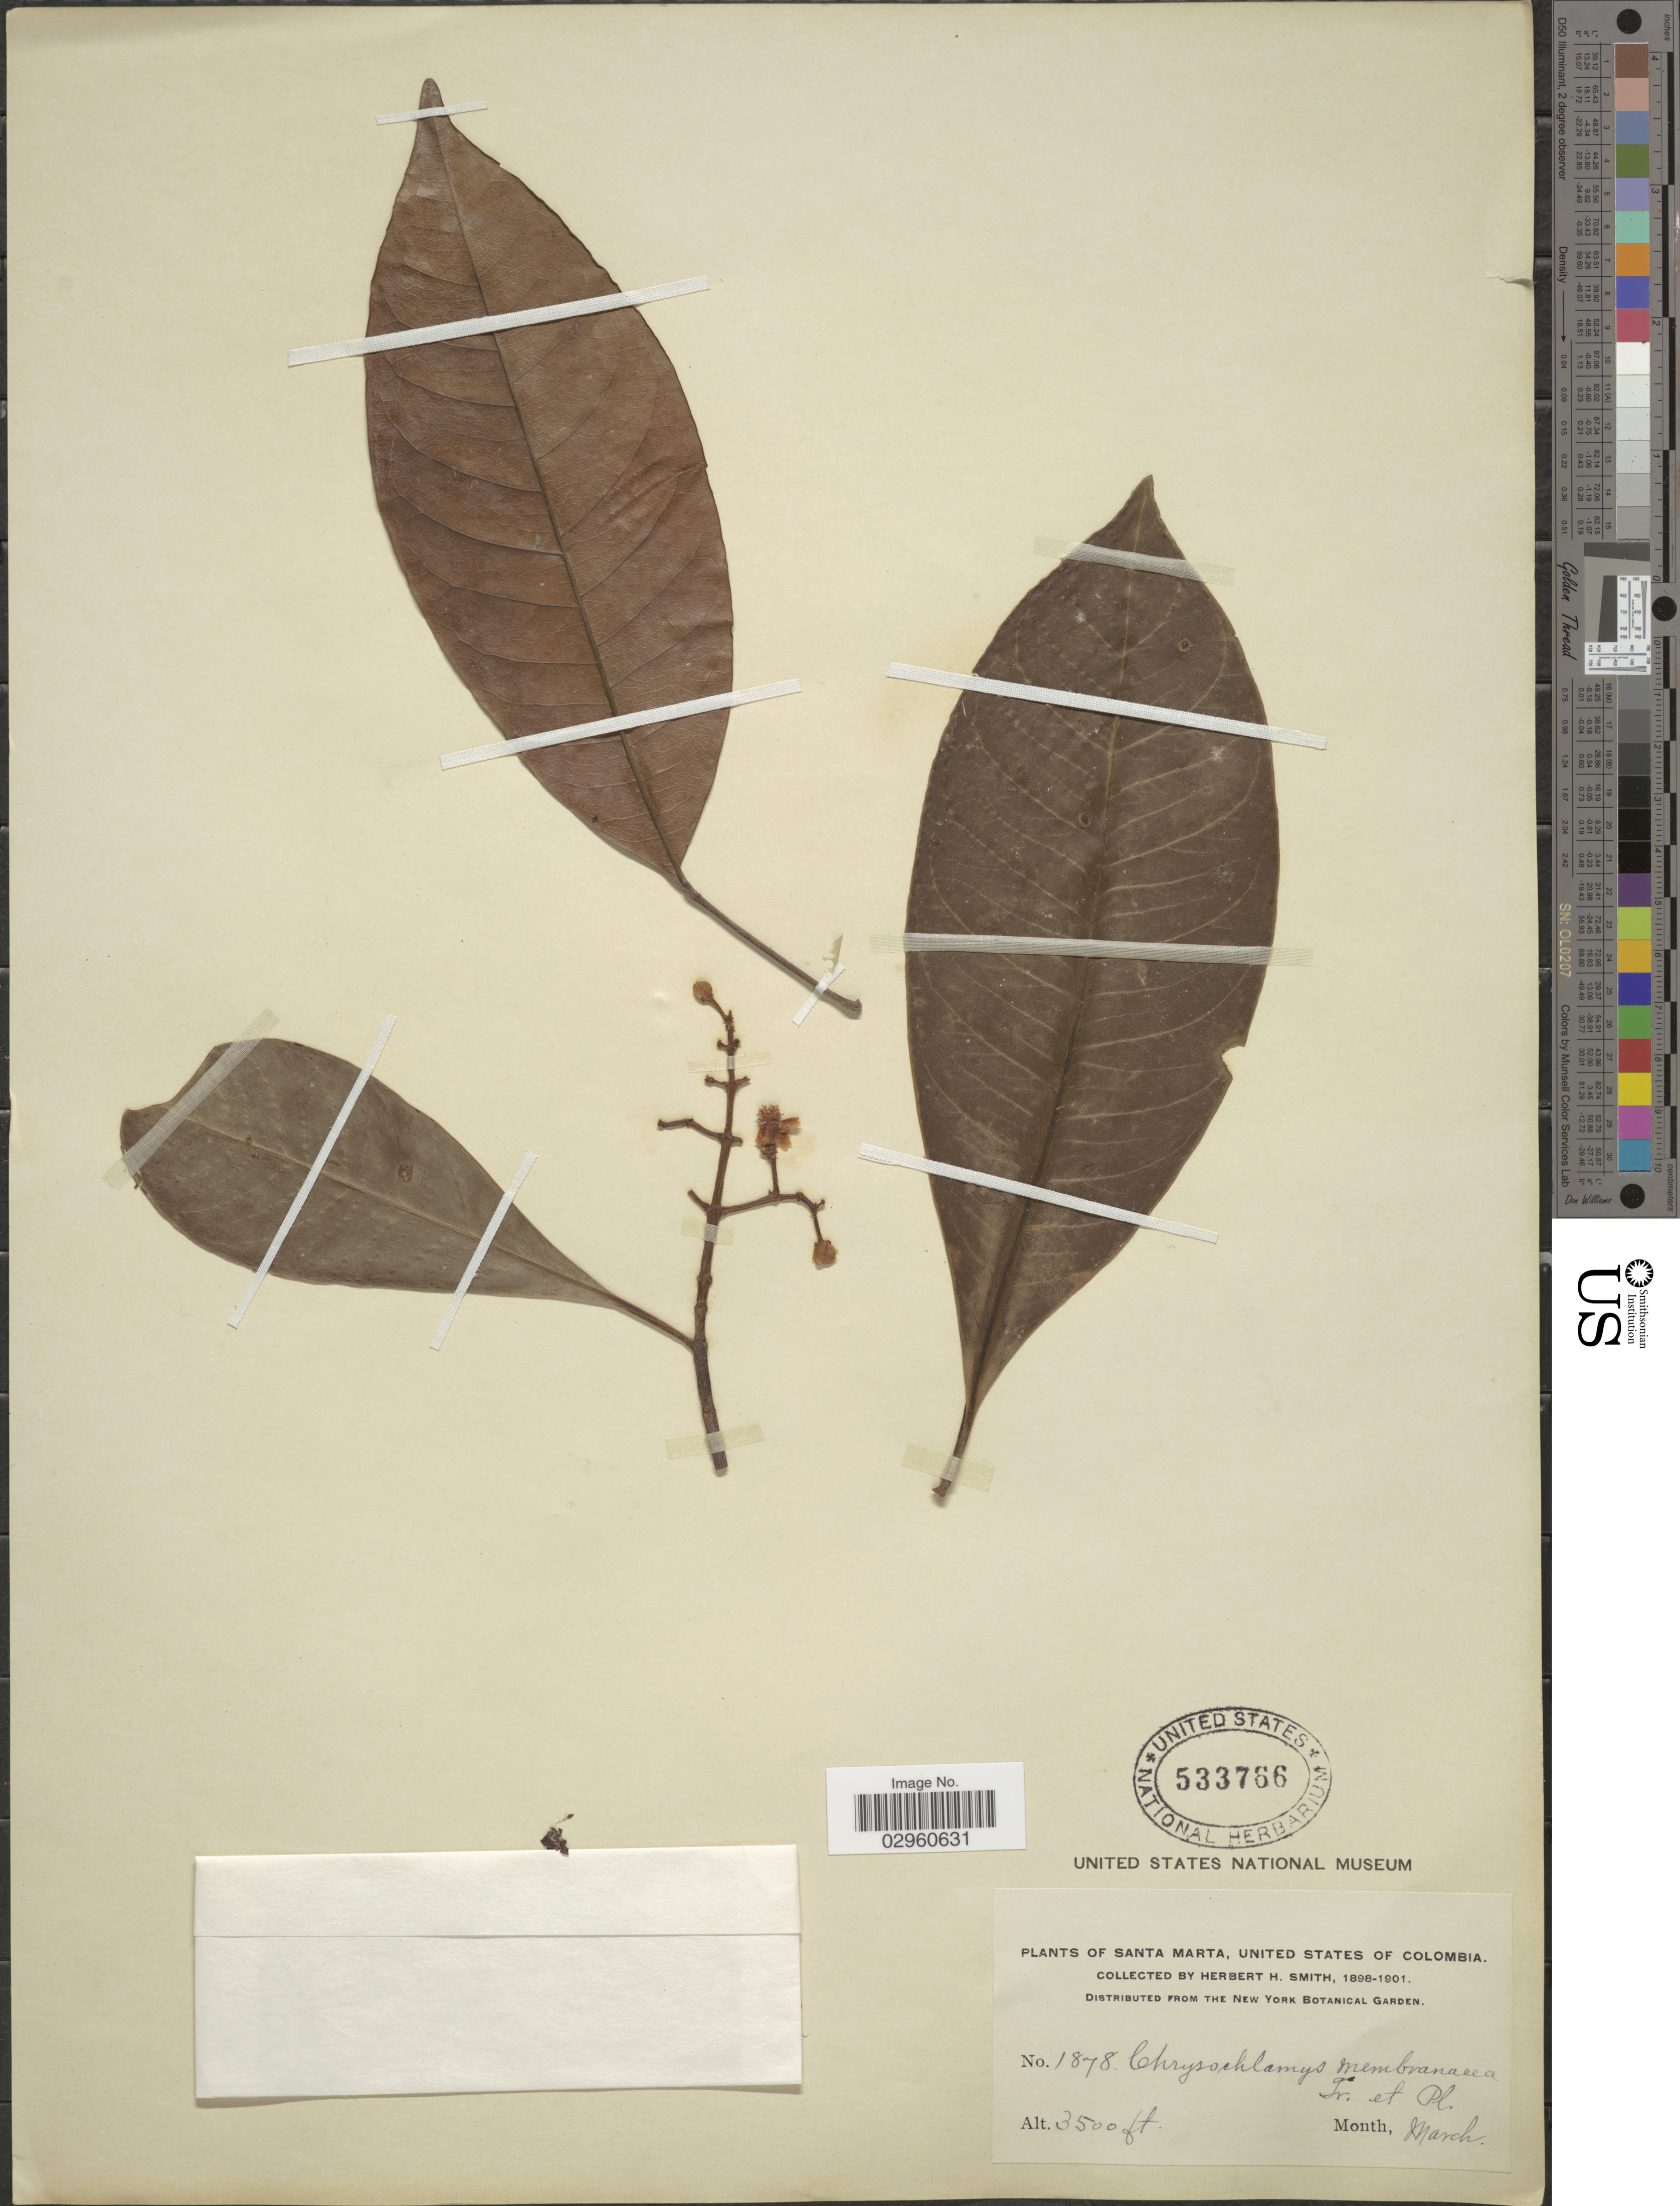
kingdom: Plantae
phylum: Tracheophyta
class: Magnoliopsida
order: Malpighiales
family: Clusiaceae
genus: Chrysochlamys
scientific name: Chrysochlamys membranacea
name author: Planch. & Triana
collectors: Herbert H. Smith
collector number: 1878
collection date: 1898-03/1901-03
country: Colombia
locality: Santa Marta, United States of Colombia.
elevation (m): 1067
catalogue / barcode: US 533766